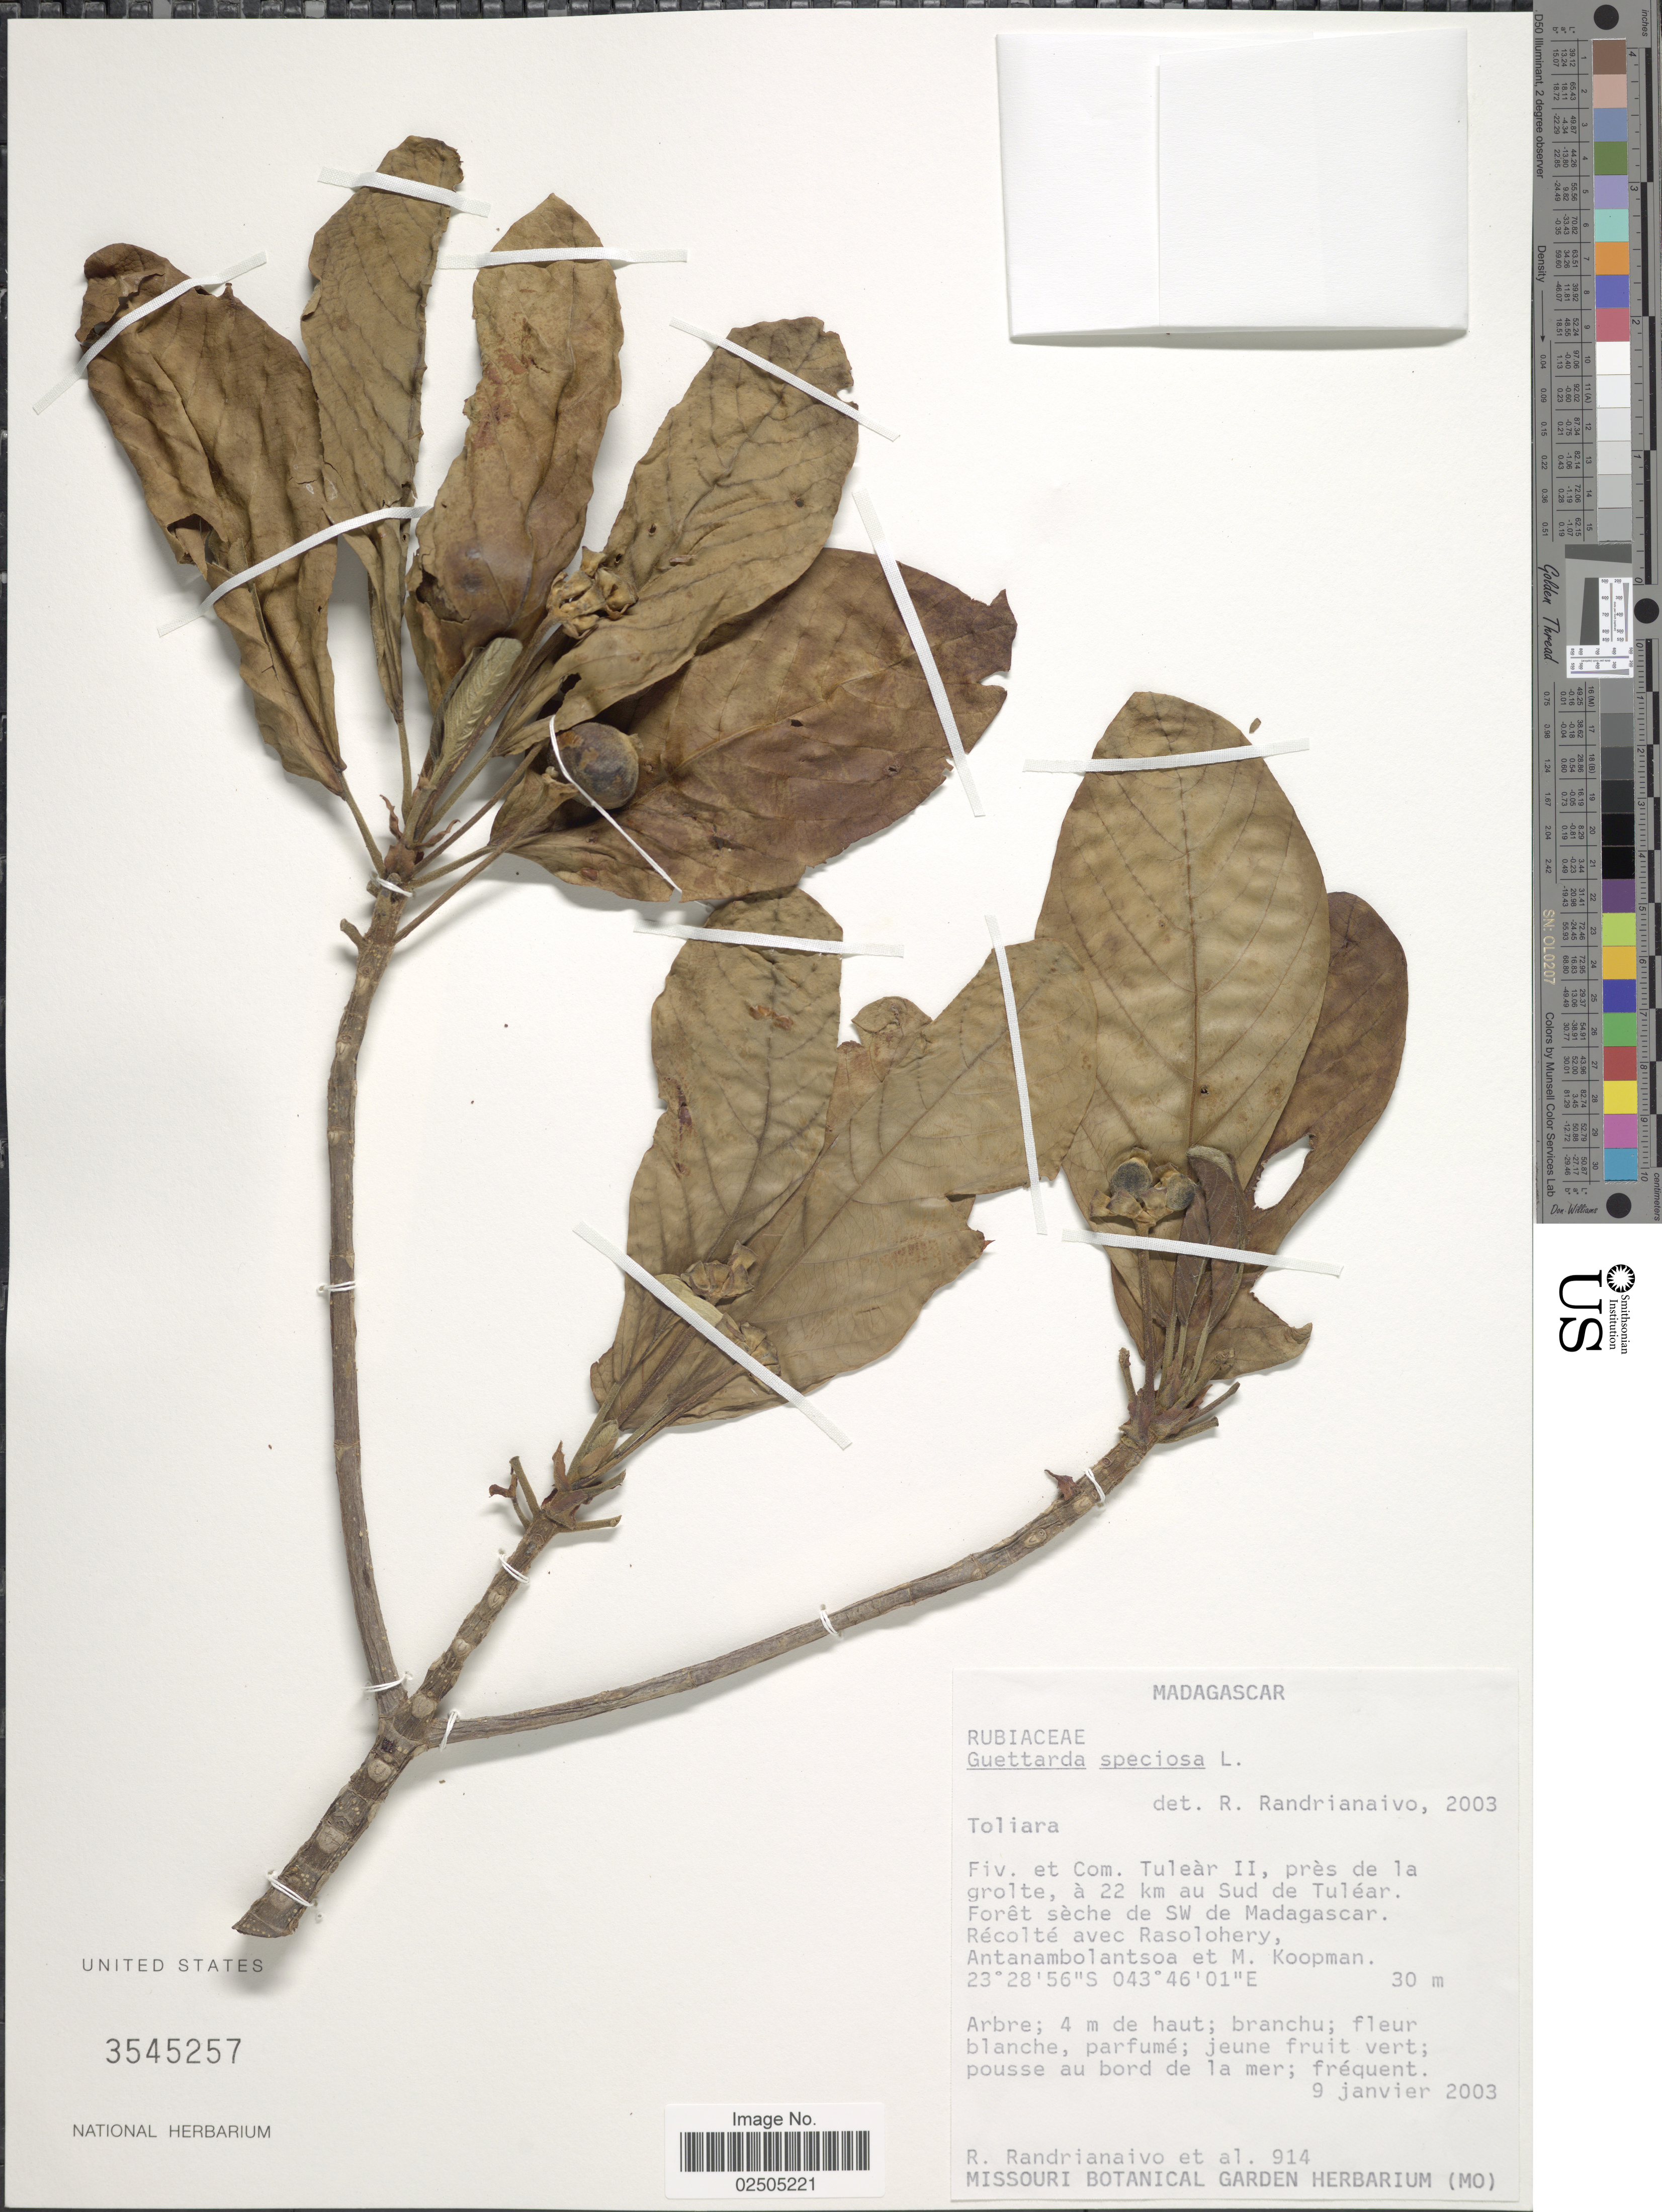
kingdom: Plantae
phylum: Tracheophyta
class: Magnoliopsida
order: Gentianales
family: Rubiaceae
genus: Guettarda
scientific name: Guettarda speciosa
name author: L.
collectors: R. Randrianaivo & et al.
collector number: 914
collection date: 2003-01-09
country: Madagascar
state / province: Atsimo-Andrefana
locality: Fiv. et Com. Tulear II, pres de la grolte, a 22 km au Sud de Tulear. Foret seche de SW de Madagascar.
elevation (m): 30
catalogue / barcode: US 3545257